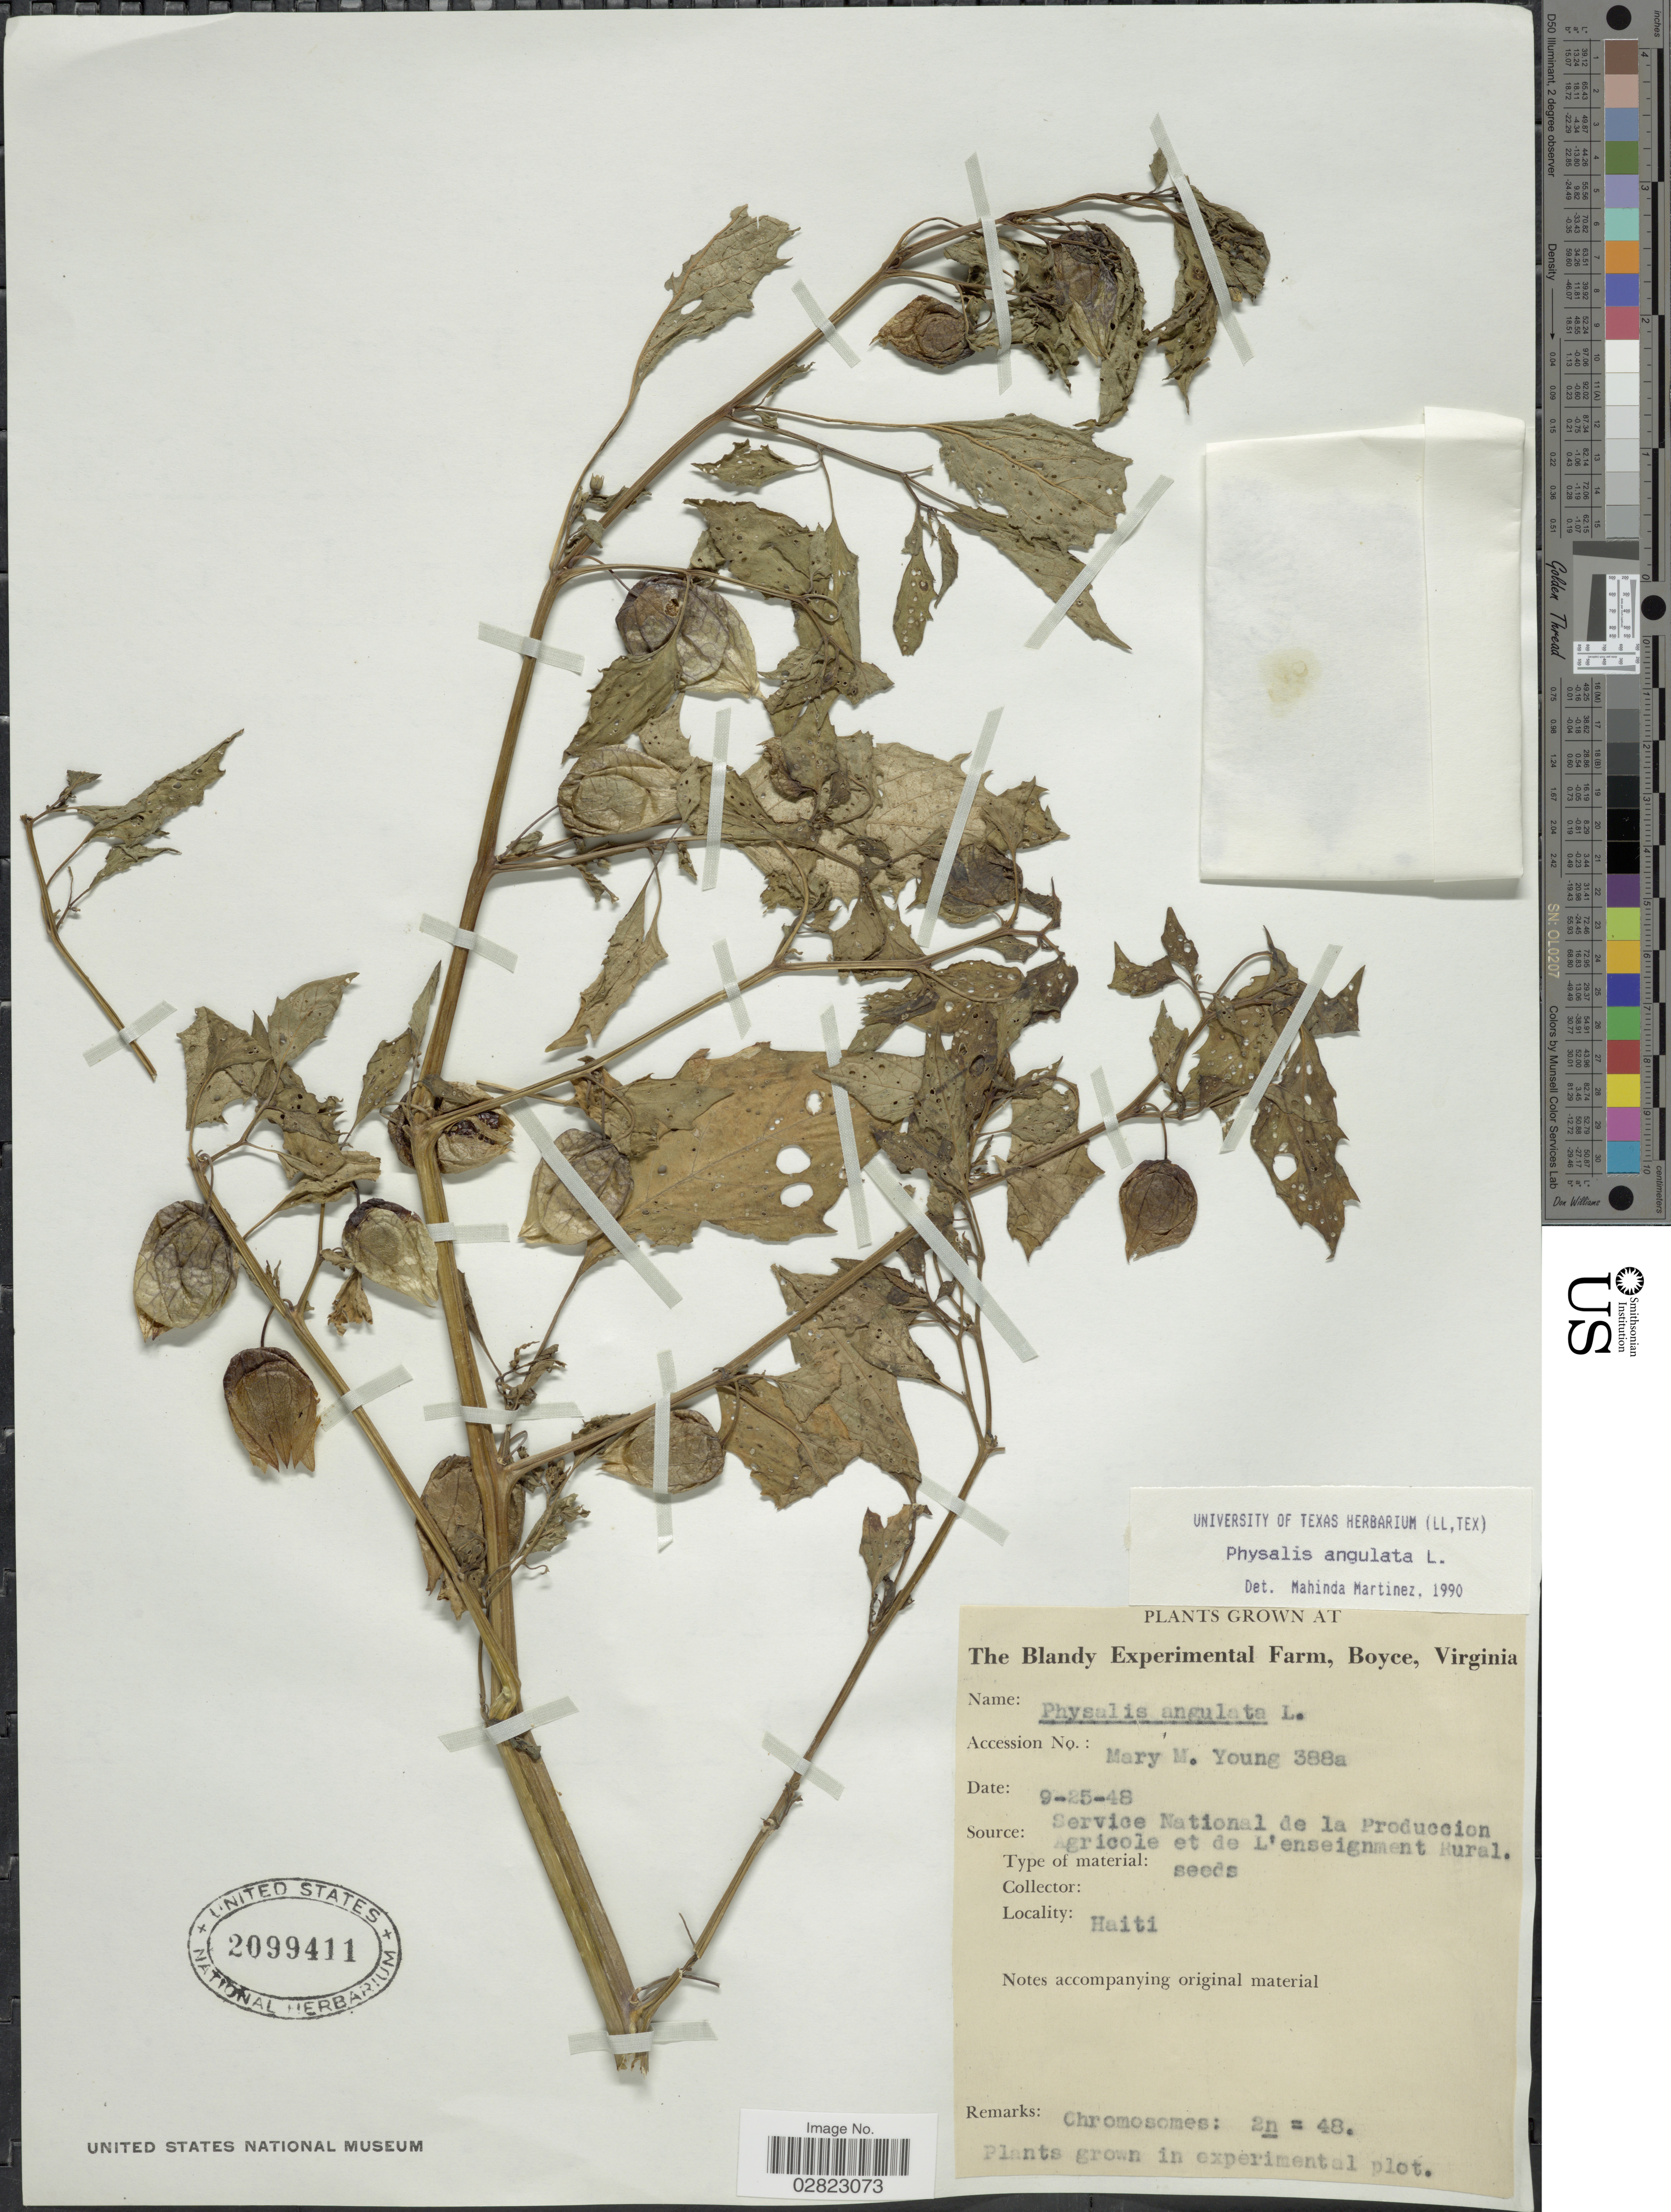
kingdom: Plantae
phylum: Tracheophyta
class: Magnoliopsida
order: Solanales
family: Solanaceae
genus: Physalis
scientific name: Physalis angulata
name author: L.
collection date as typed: Transcribed d/m/y: 25/9/48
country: United States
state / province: Virginia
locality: The Blandy Experimental Farm, Boyce. In experimental plot.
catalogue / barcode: US 2099411